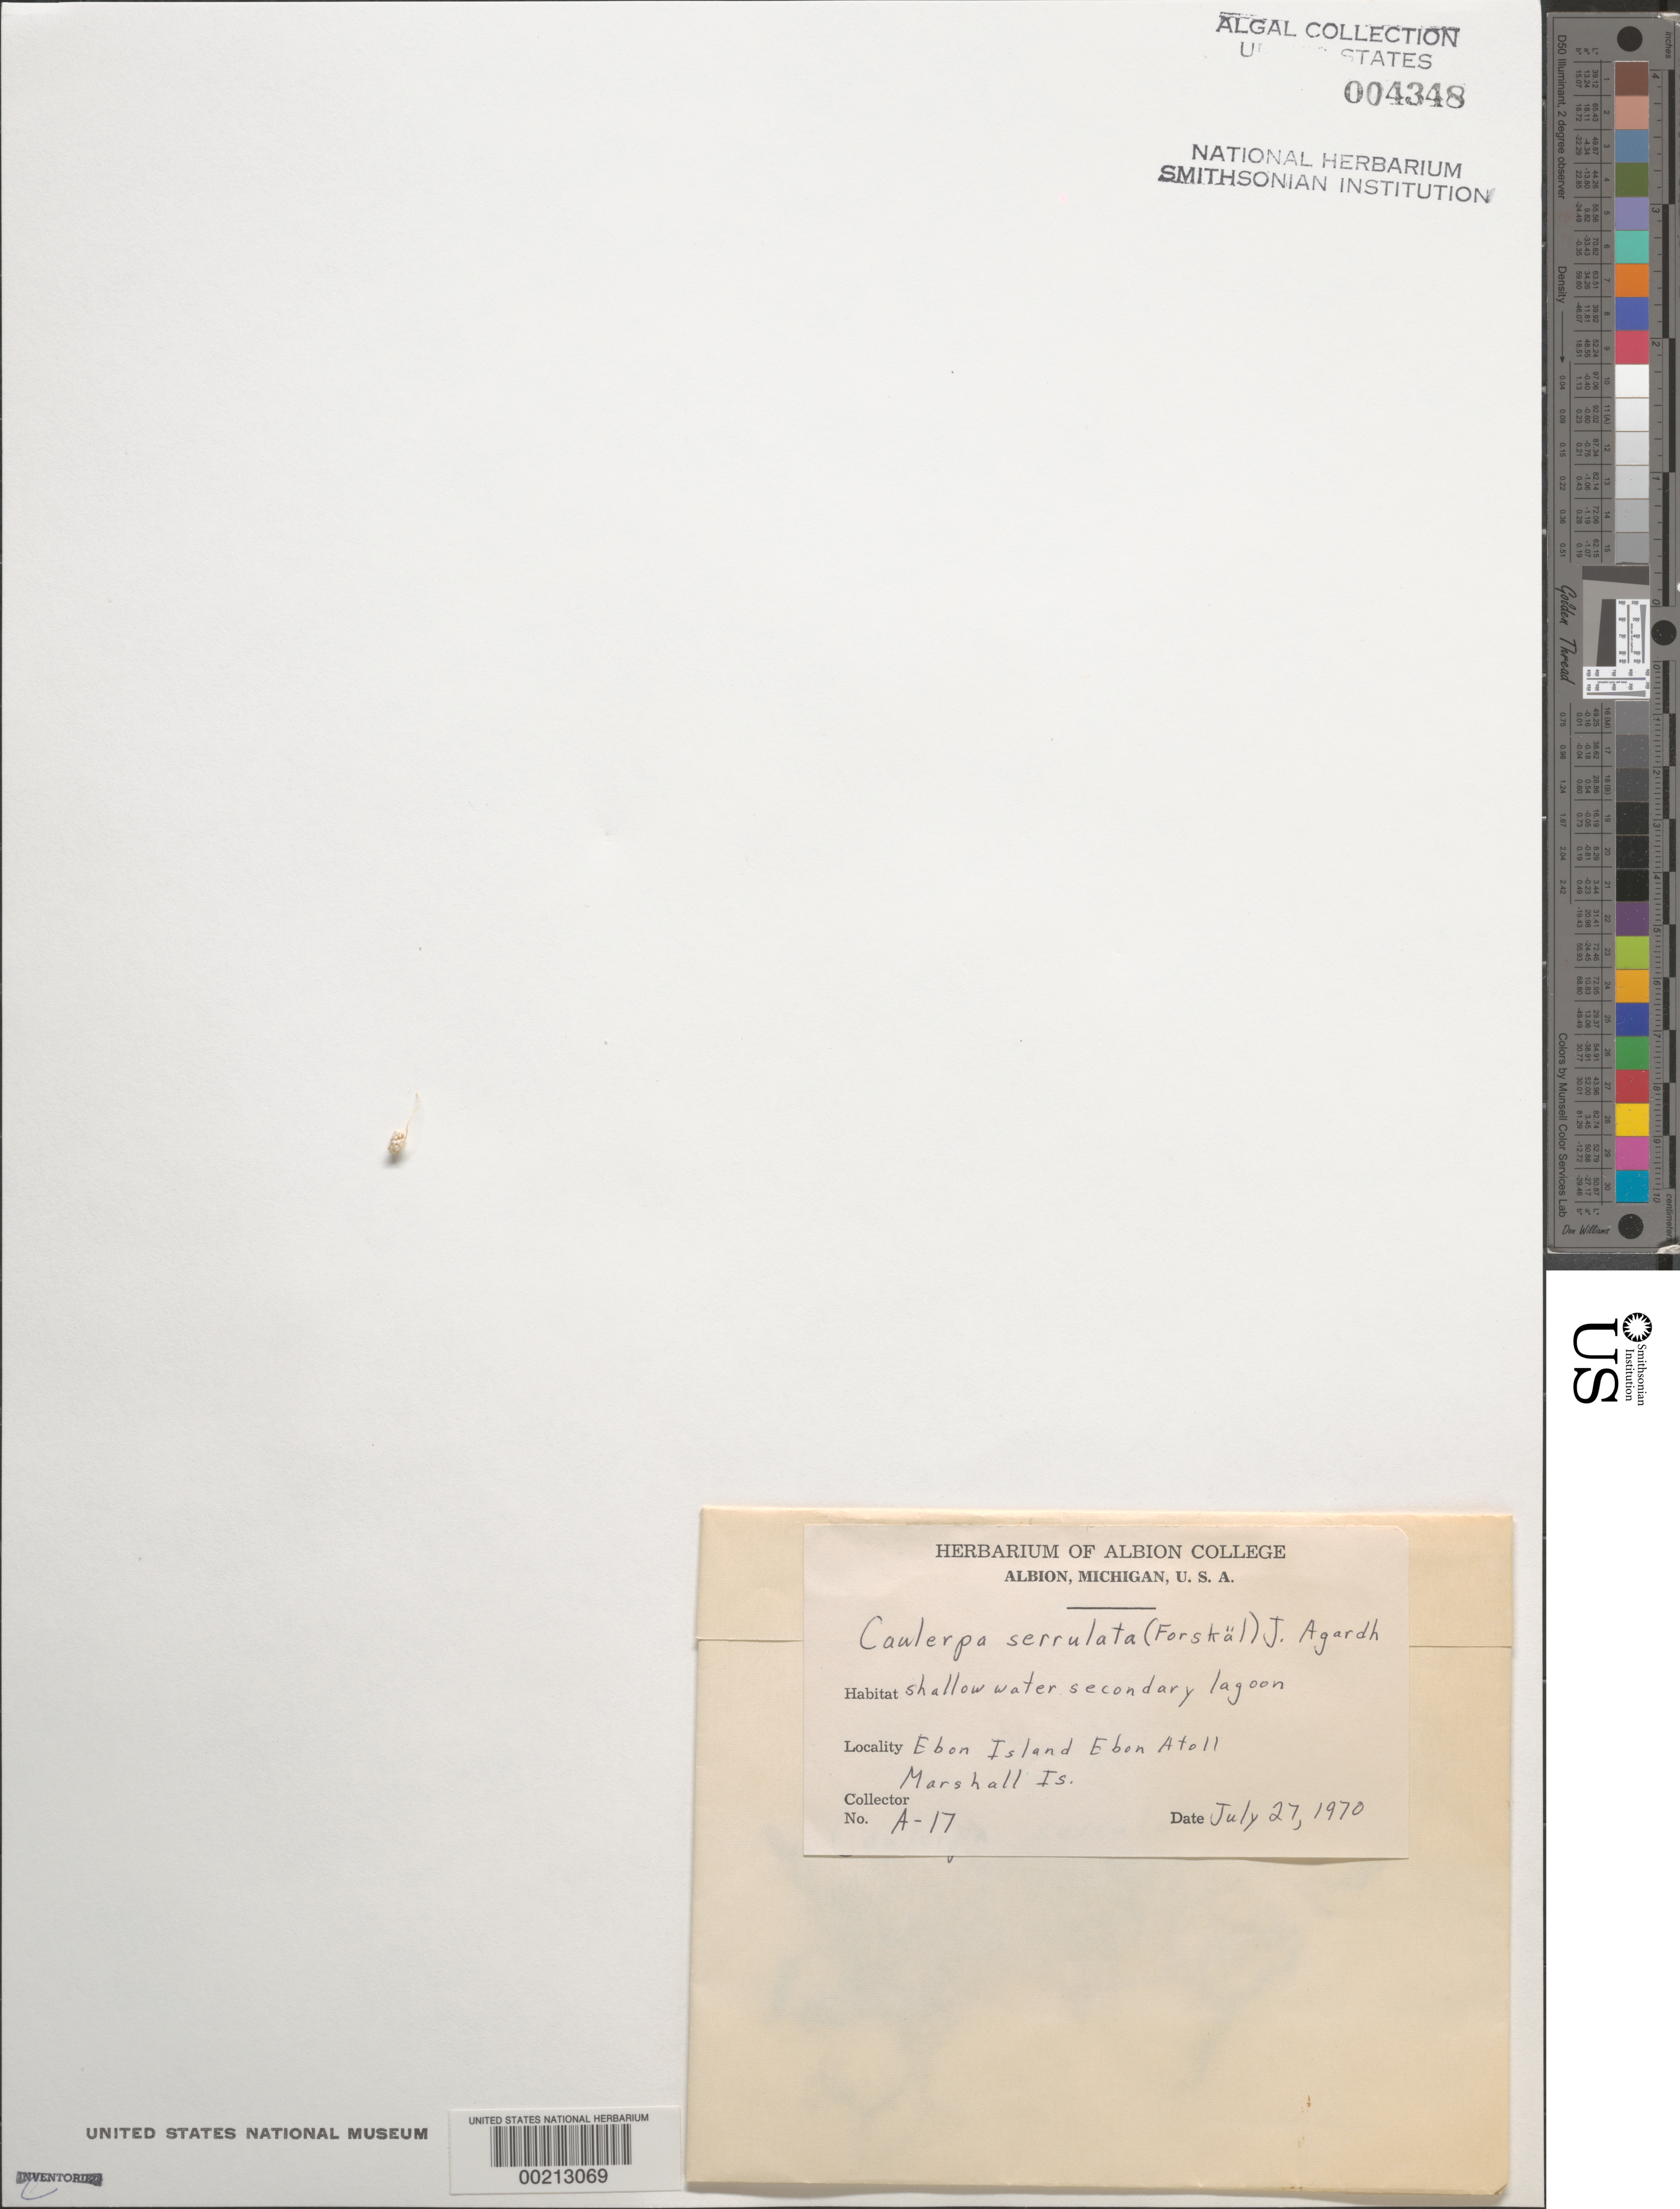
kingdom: Plantae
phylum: Chlorophyta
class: Ulvophyceae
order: Bryopsidales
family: Caulerpaceae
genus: Caulerpa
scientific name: Caulerpa serrulata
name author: (Forssk.) J. Agardh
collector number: A-17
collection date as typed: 27 Jul 1970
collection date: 1970-07-27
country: Marshall Islands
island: Ebon Atoll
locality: Ebon Islet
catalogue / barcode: US 4348